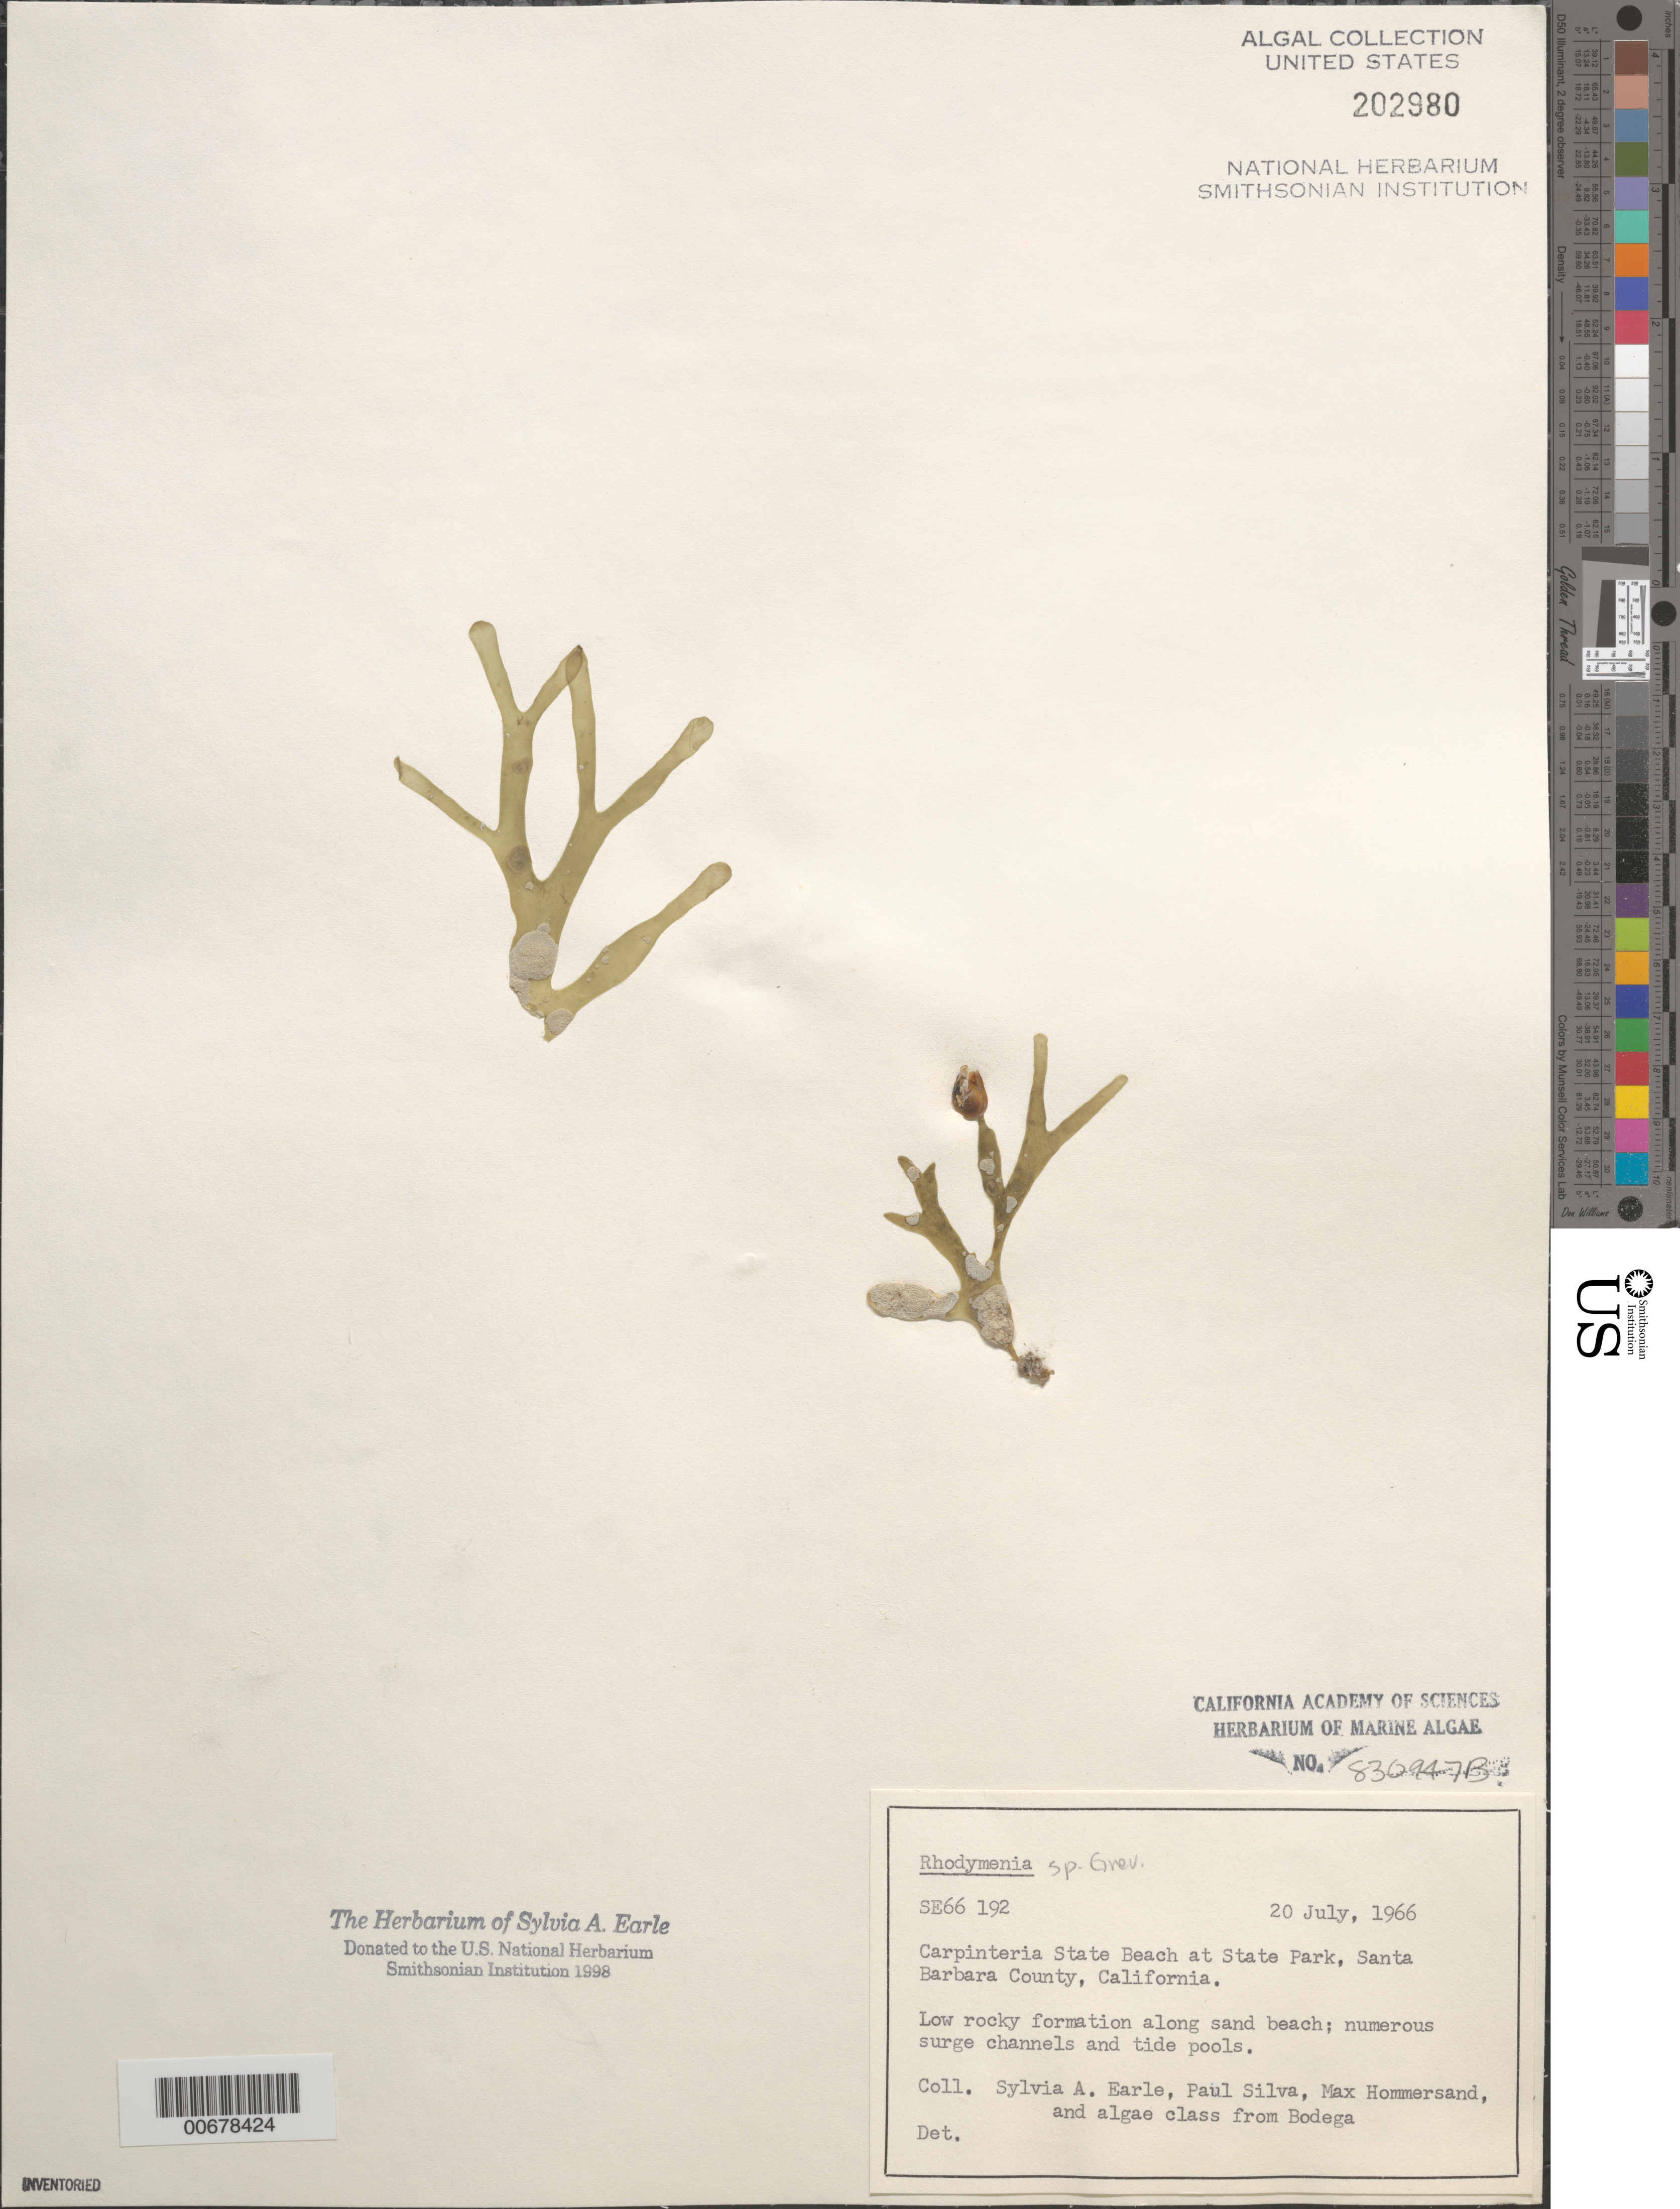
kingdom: Plantae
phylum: Rhodophyta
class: Florideophyceae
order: Rhodymeniales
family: Rhodymeniaceae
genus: Rhodymenia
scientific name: Rhodymenia sp.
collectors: S. A. Earle, P. C. Silva, M. H. Hommersand & Bodega Algae Class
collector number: SE 66192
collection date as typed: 20 Jul 1966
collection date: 1966-07-20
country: United States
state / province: California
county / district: Santa Barbara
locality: Carpinteria State Beach, State Park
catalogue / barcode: US 202980